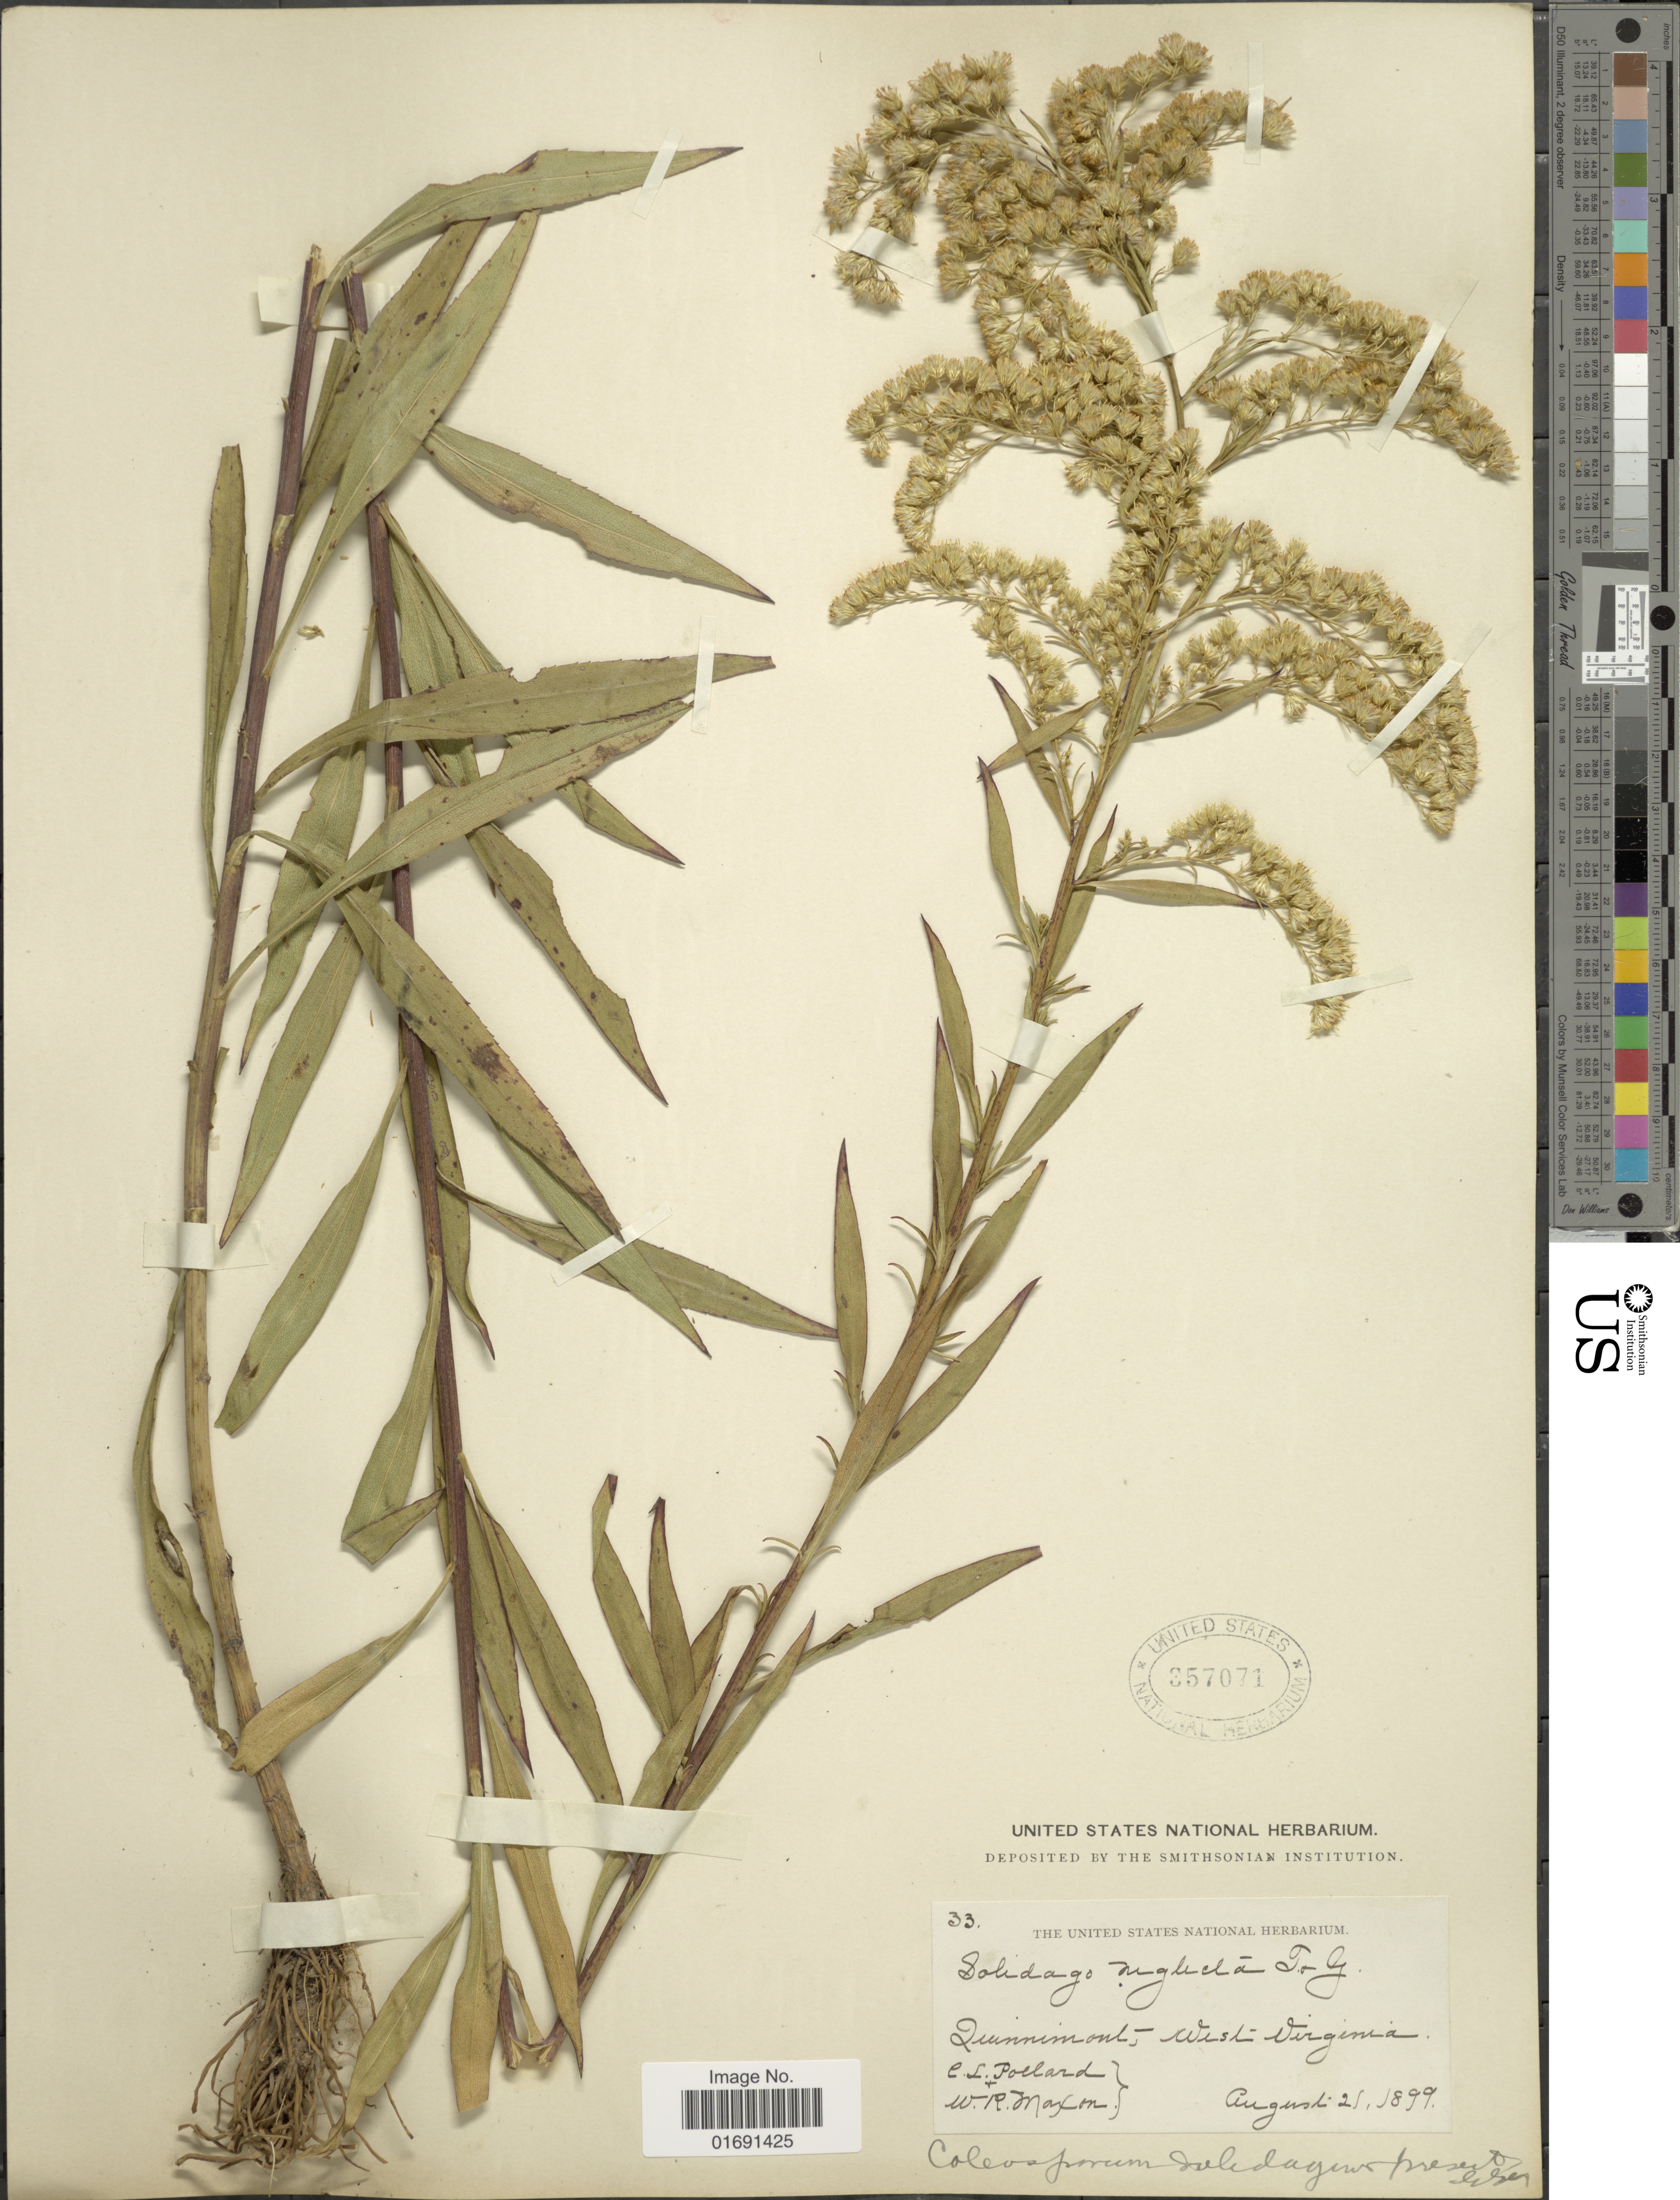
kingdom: Plantae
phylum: Tracheophyta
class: Magnoliopsida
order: Asterales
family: Asteraceae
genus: Solidago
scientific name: Solidago uniligulata var. neglecta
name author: Fernald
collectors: C. L. Pollard & W. R. Maxon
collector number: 33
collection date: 1899-08-21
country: United States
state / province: West Virginia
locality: Quinnimont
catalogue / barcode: US 357071